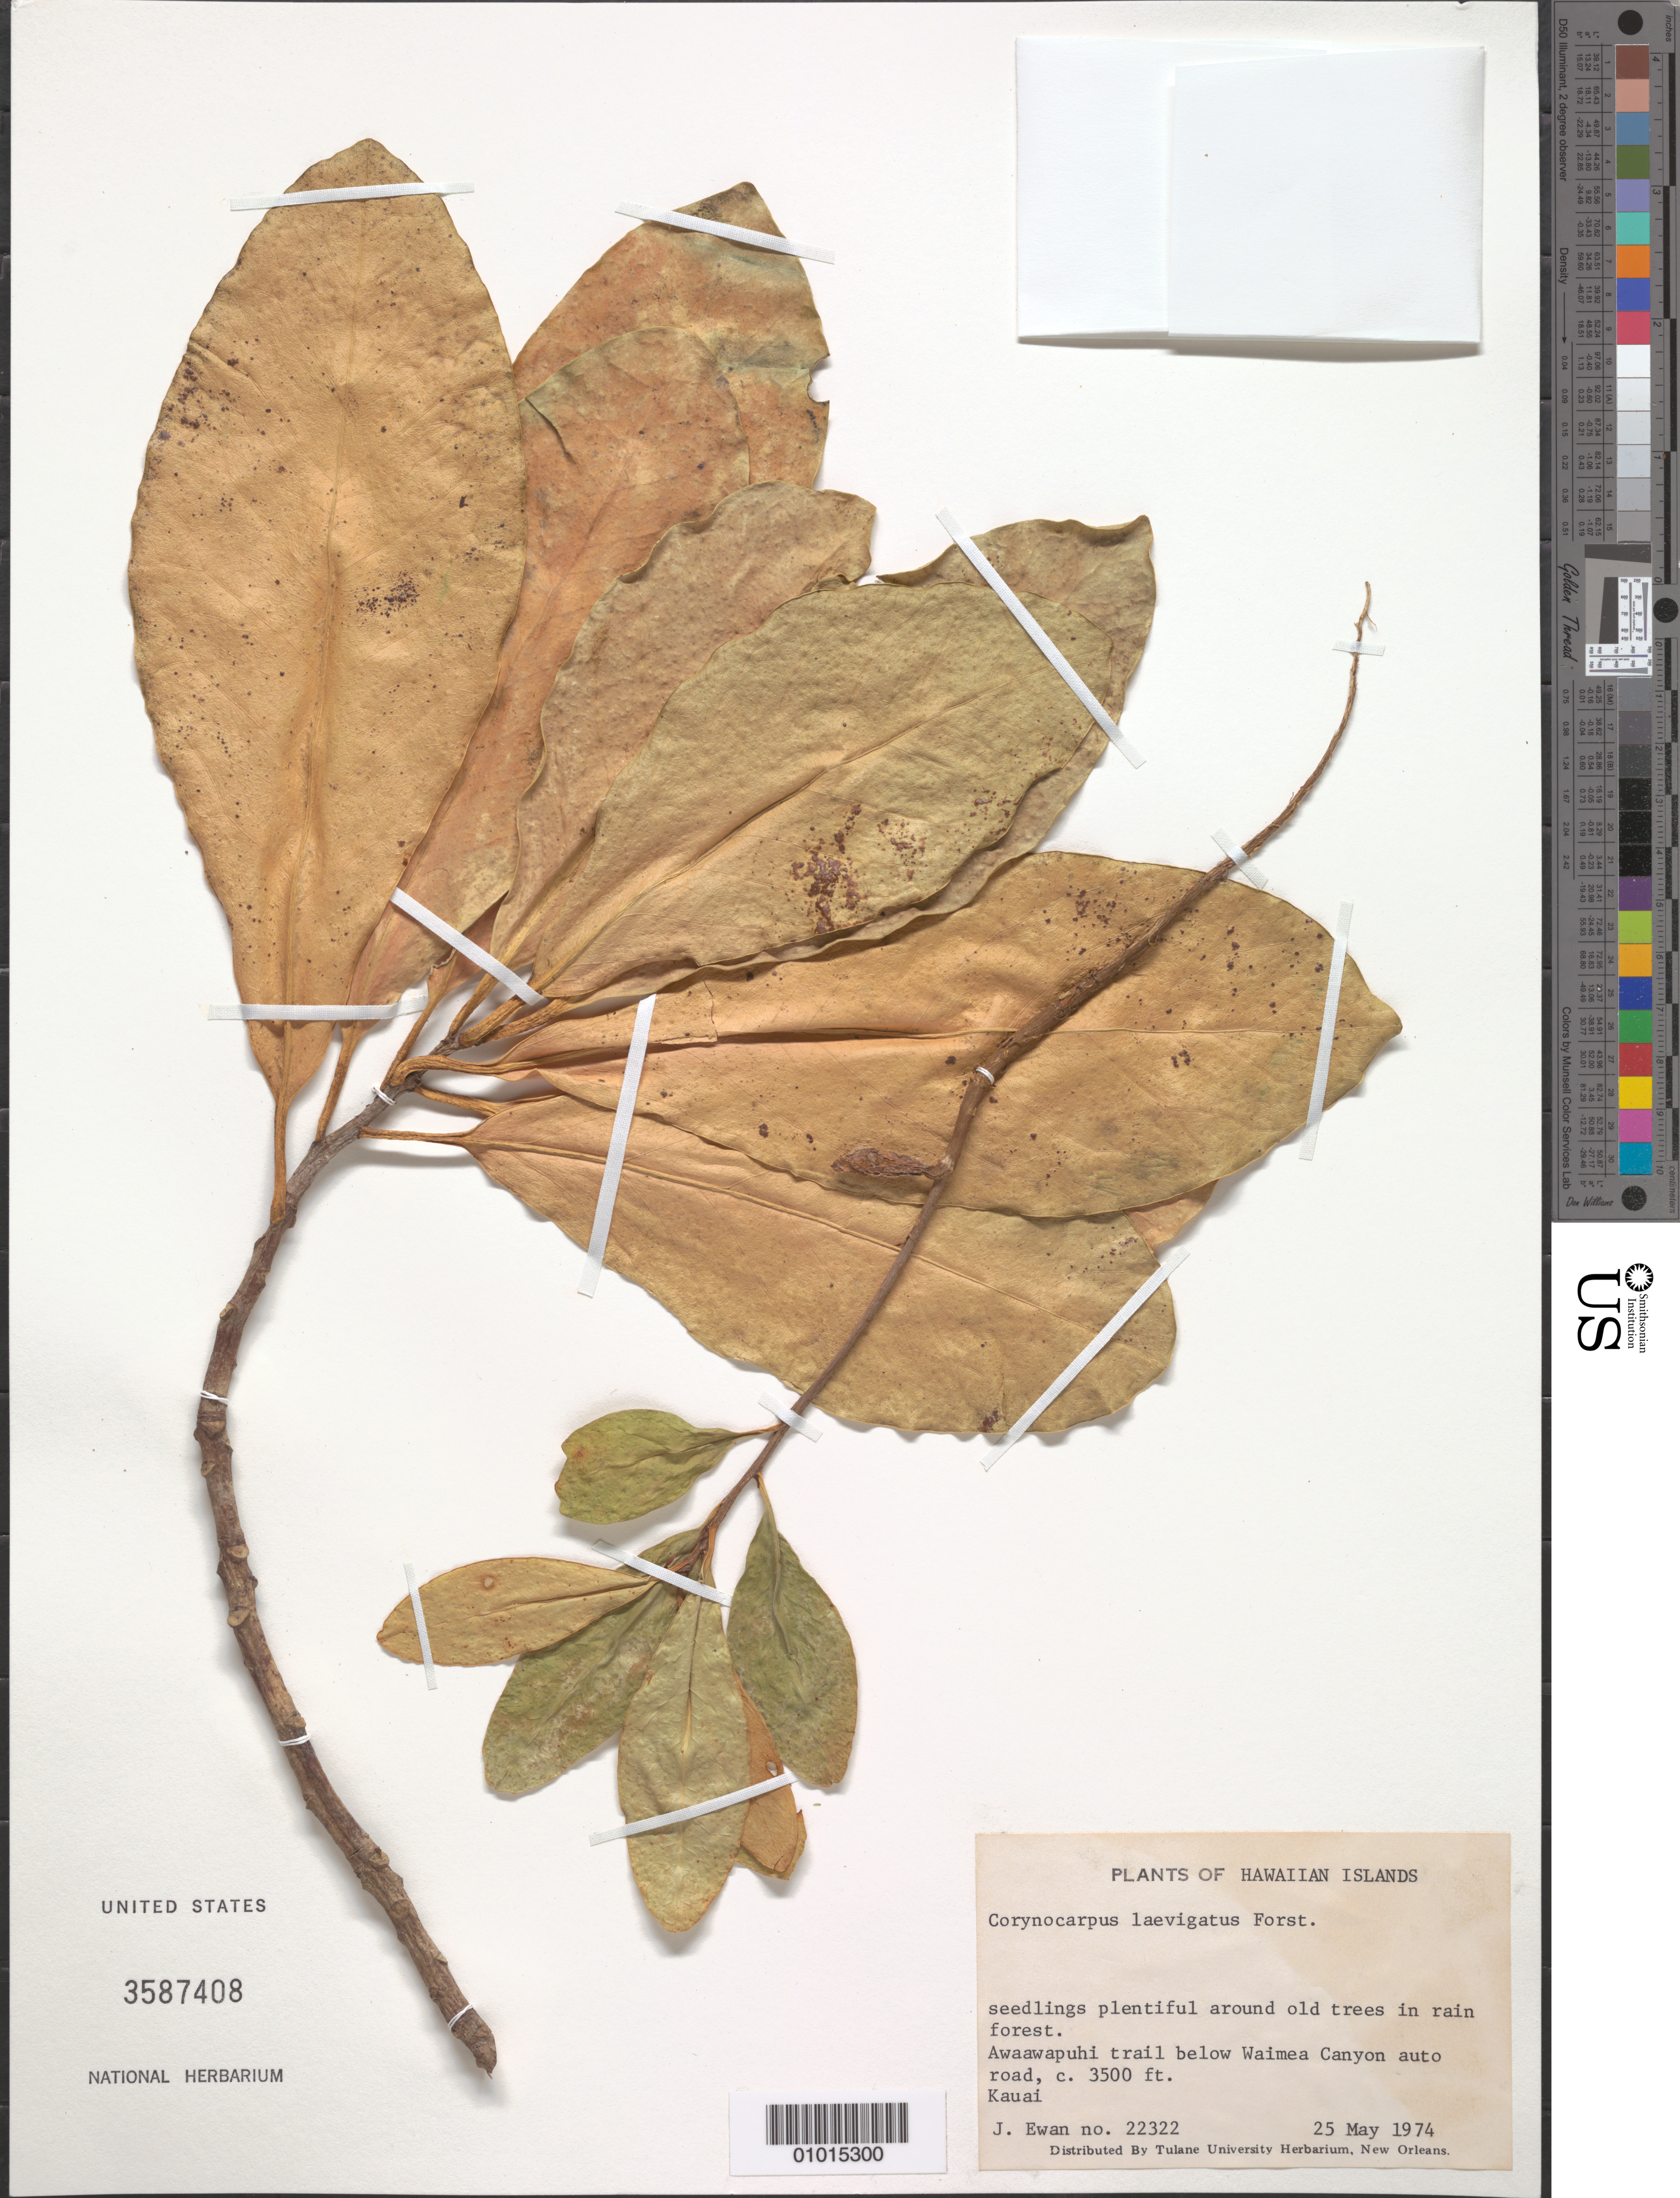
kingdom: Plantae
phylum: Tracheophyta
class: Magnoliopsida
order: Cucurbitales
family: Corynocarpaceae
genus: Corynocarpus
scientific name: Corynocarpus laevigatus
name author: J.R. Forst. & G. Forst.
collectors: J. A. Ewan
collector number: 22322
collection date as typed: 25 May 1974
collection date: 1974-05-25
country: United States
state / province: Hawaii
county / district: Kauai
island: Kaua'i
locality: Awaawapuhi trail below Waimea Canyon auto road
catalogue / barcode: US 3587408